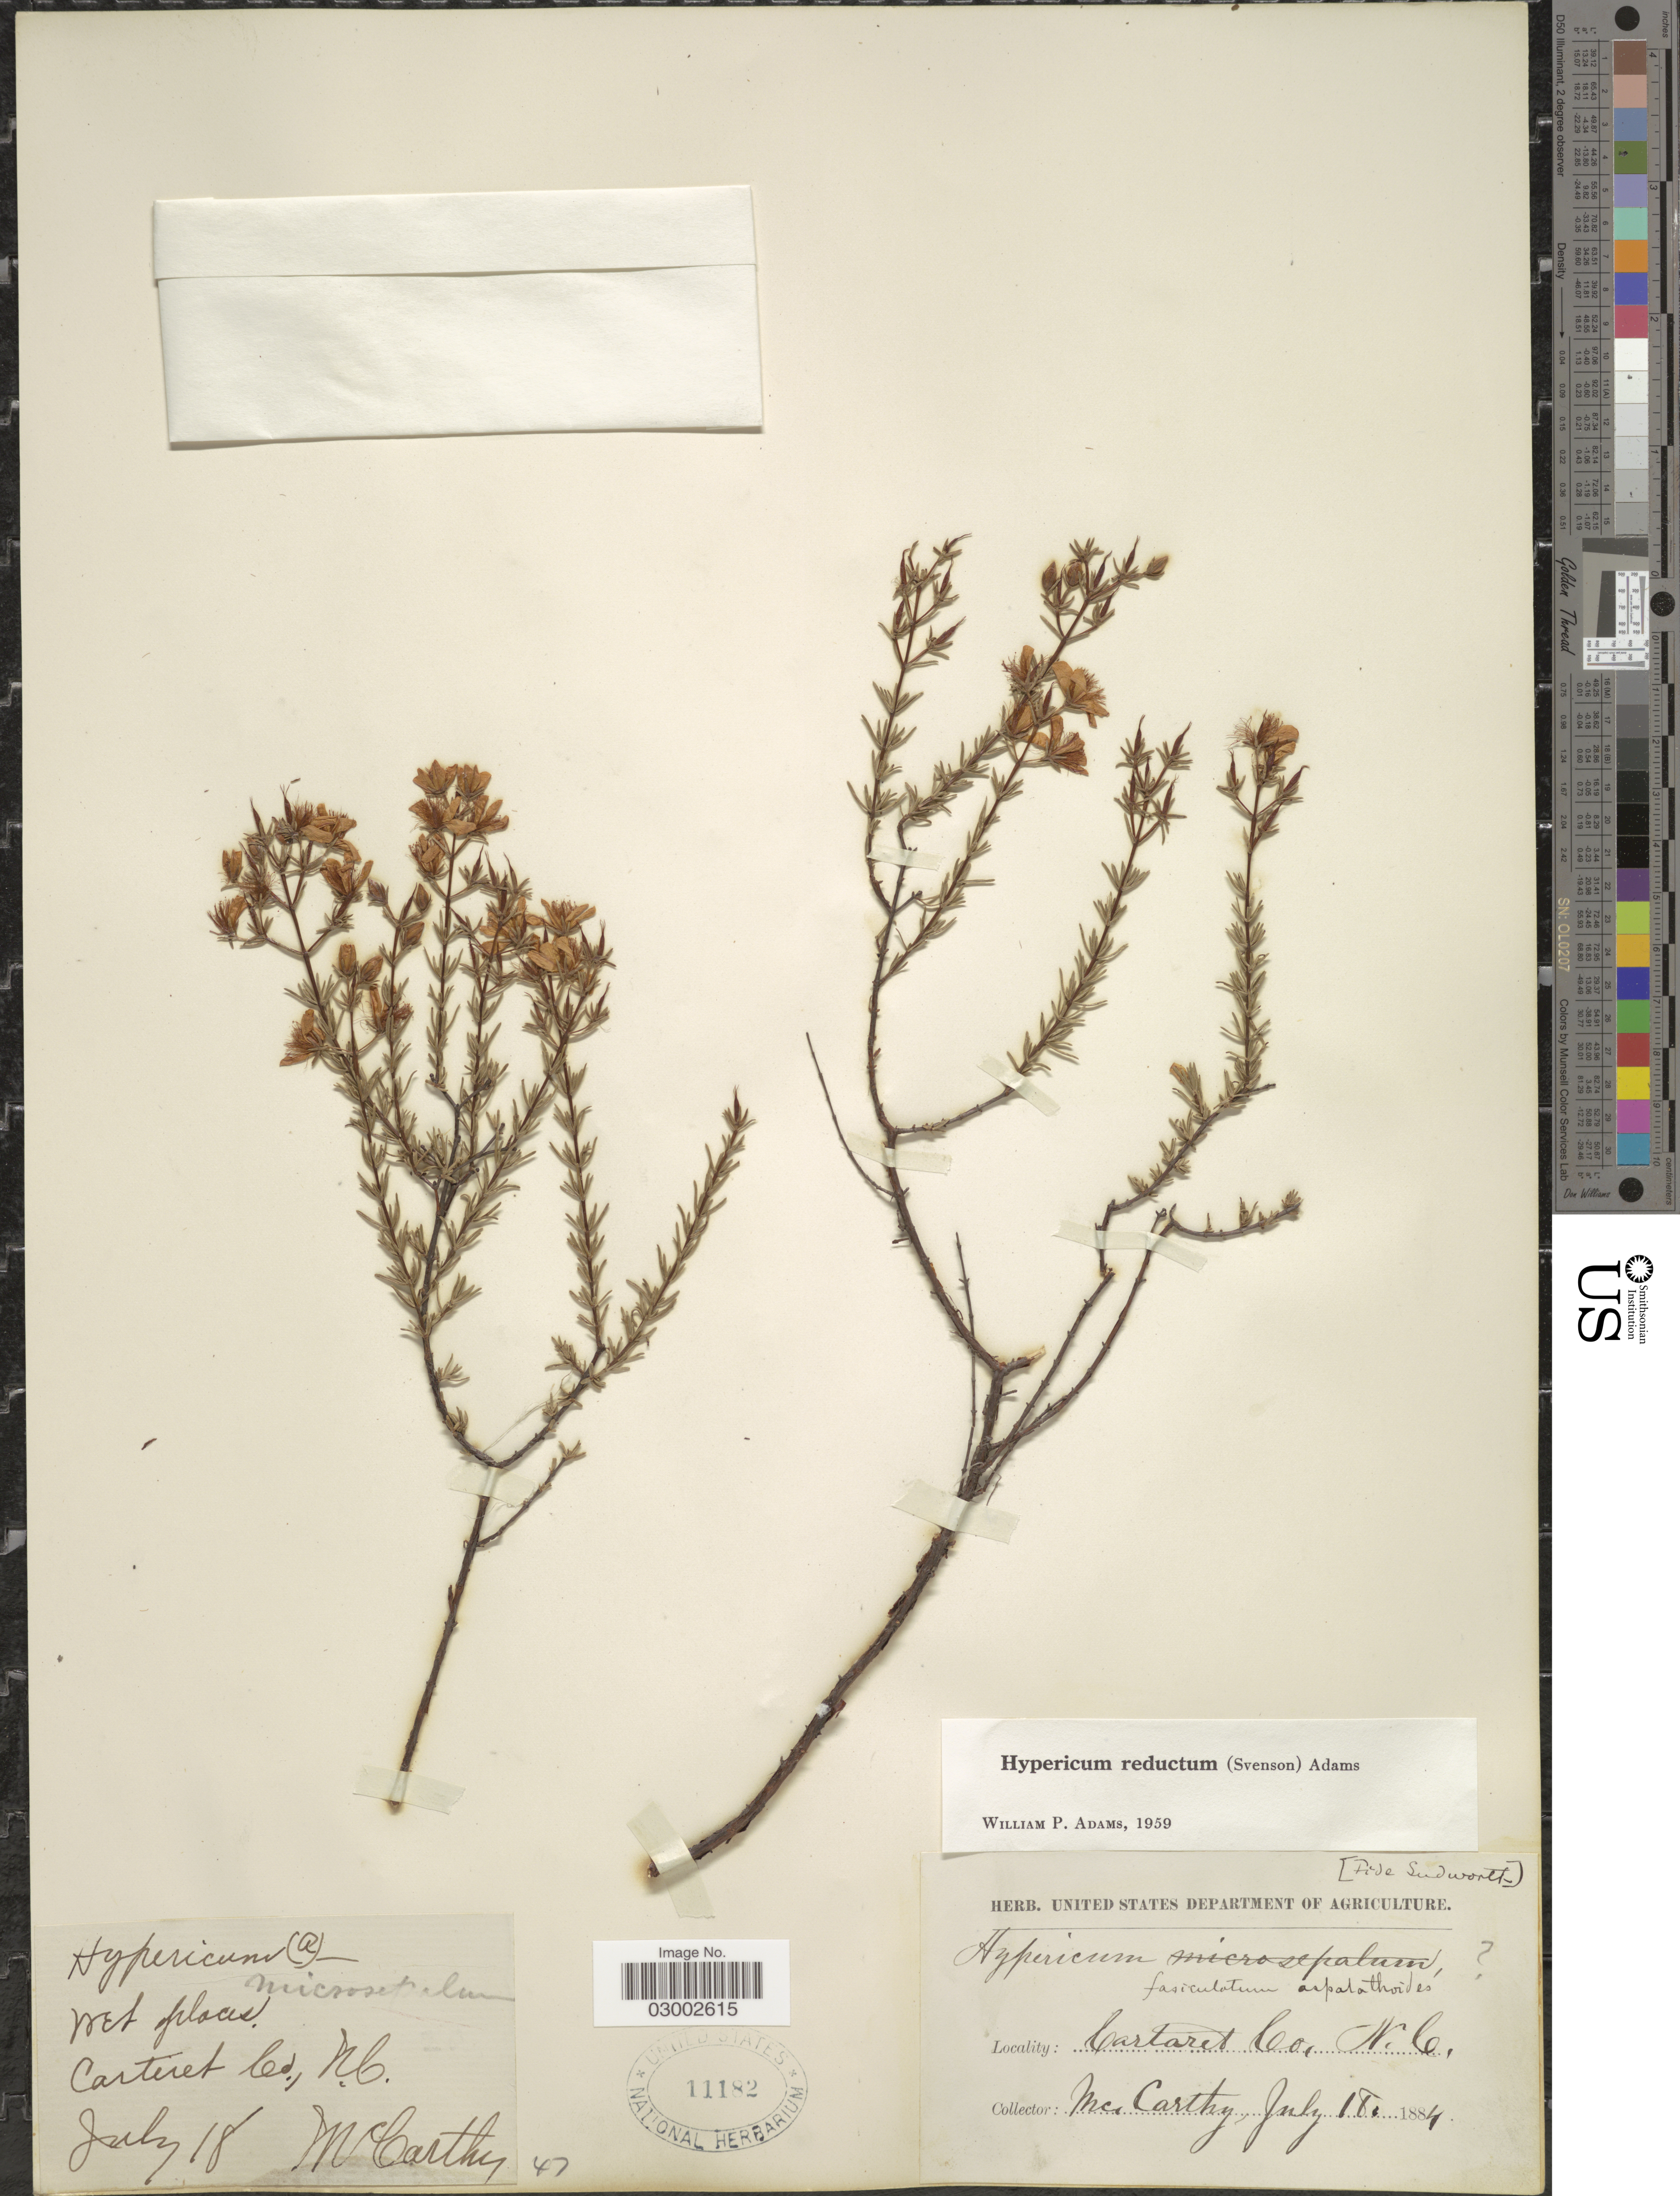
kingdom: Plantae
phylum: Tracheophyta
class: Magnoliopsida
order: Malpighiales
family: Hypericaceae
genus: Hypericum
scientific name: Hypericum tenuifolium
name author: Pursh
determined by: Strong, Mark T., (BOT), Smithsonian Institution - National Museum of Natural History (UNITED STATES)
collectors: -- McCarthy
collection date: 1884-07-18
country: United States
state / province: North Carolina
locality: Cartaret Co. N.C.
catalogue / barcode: US 11182